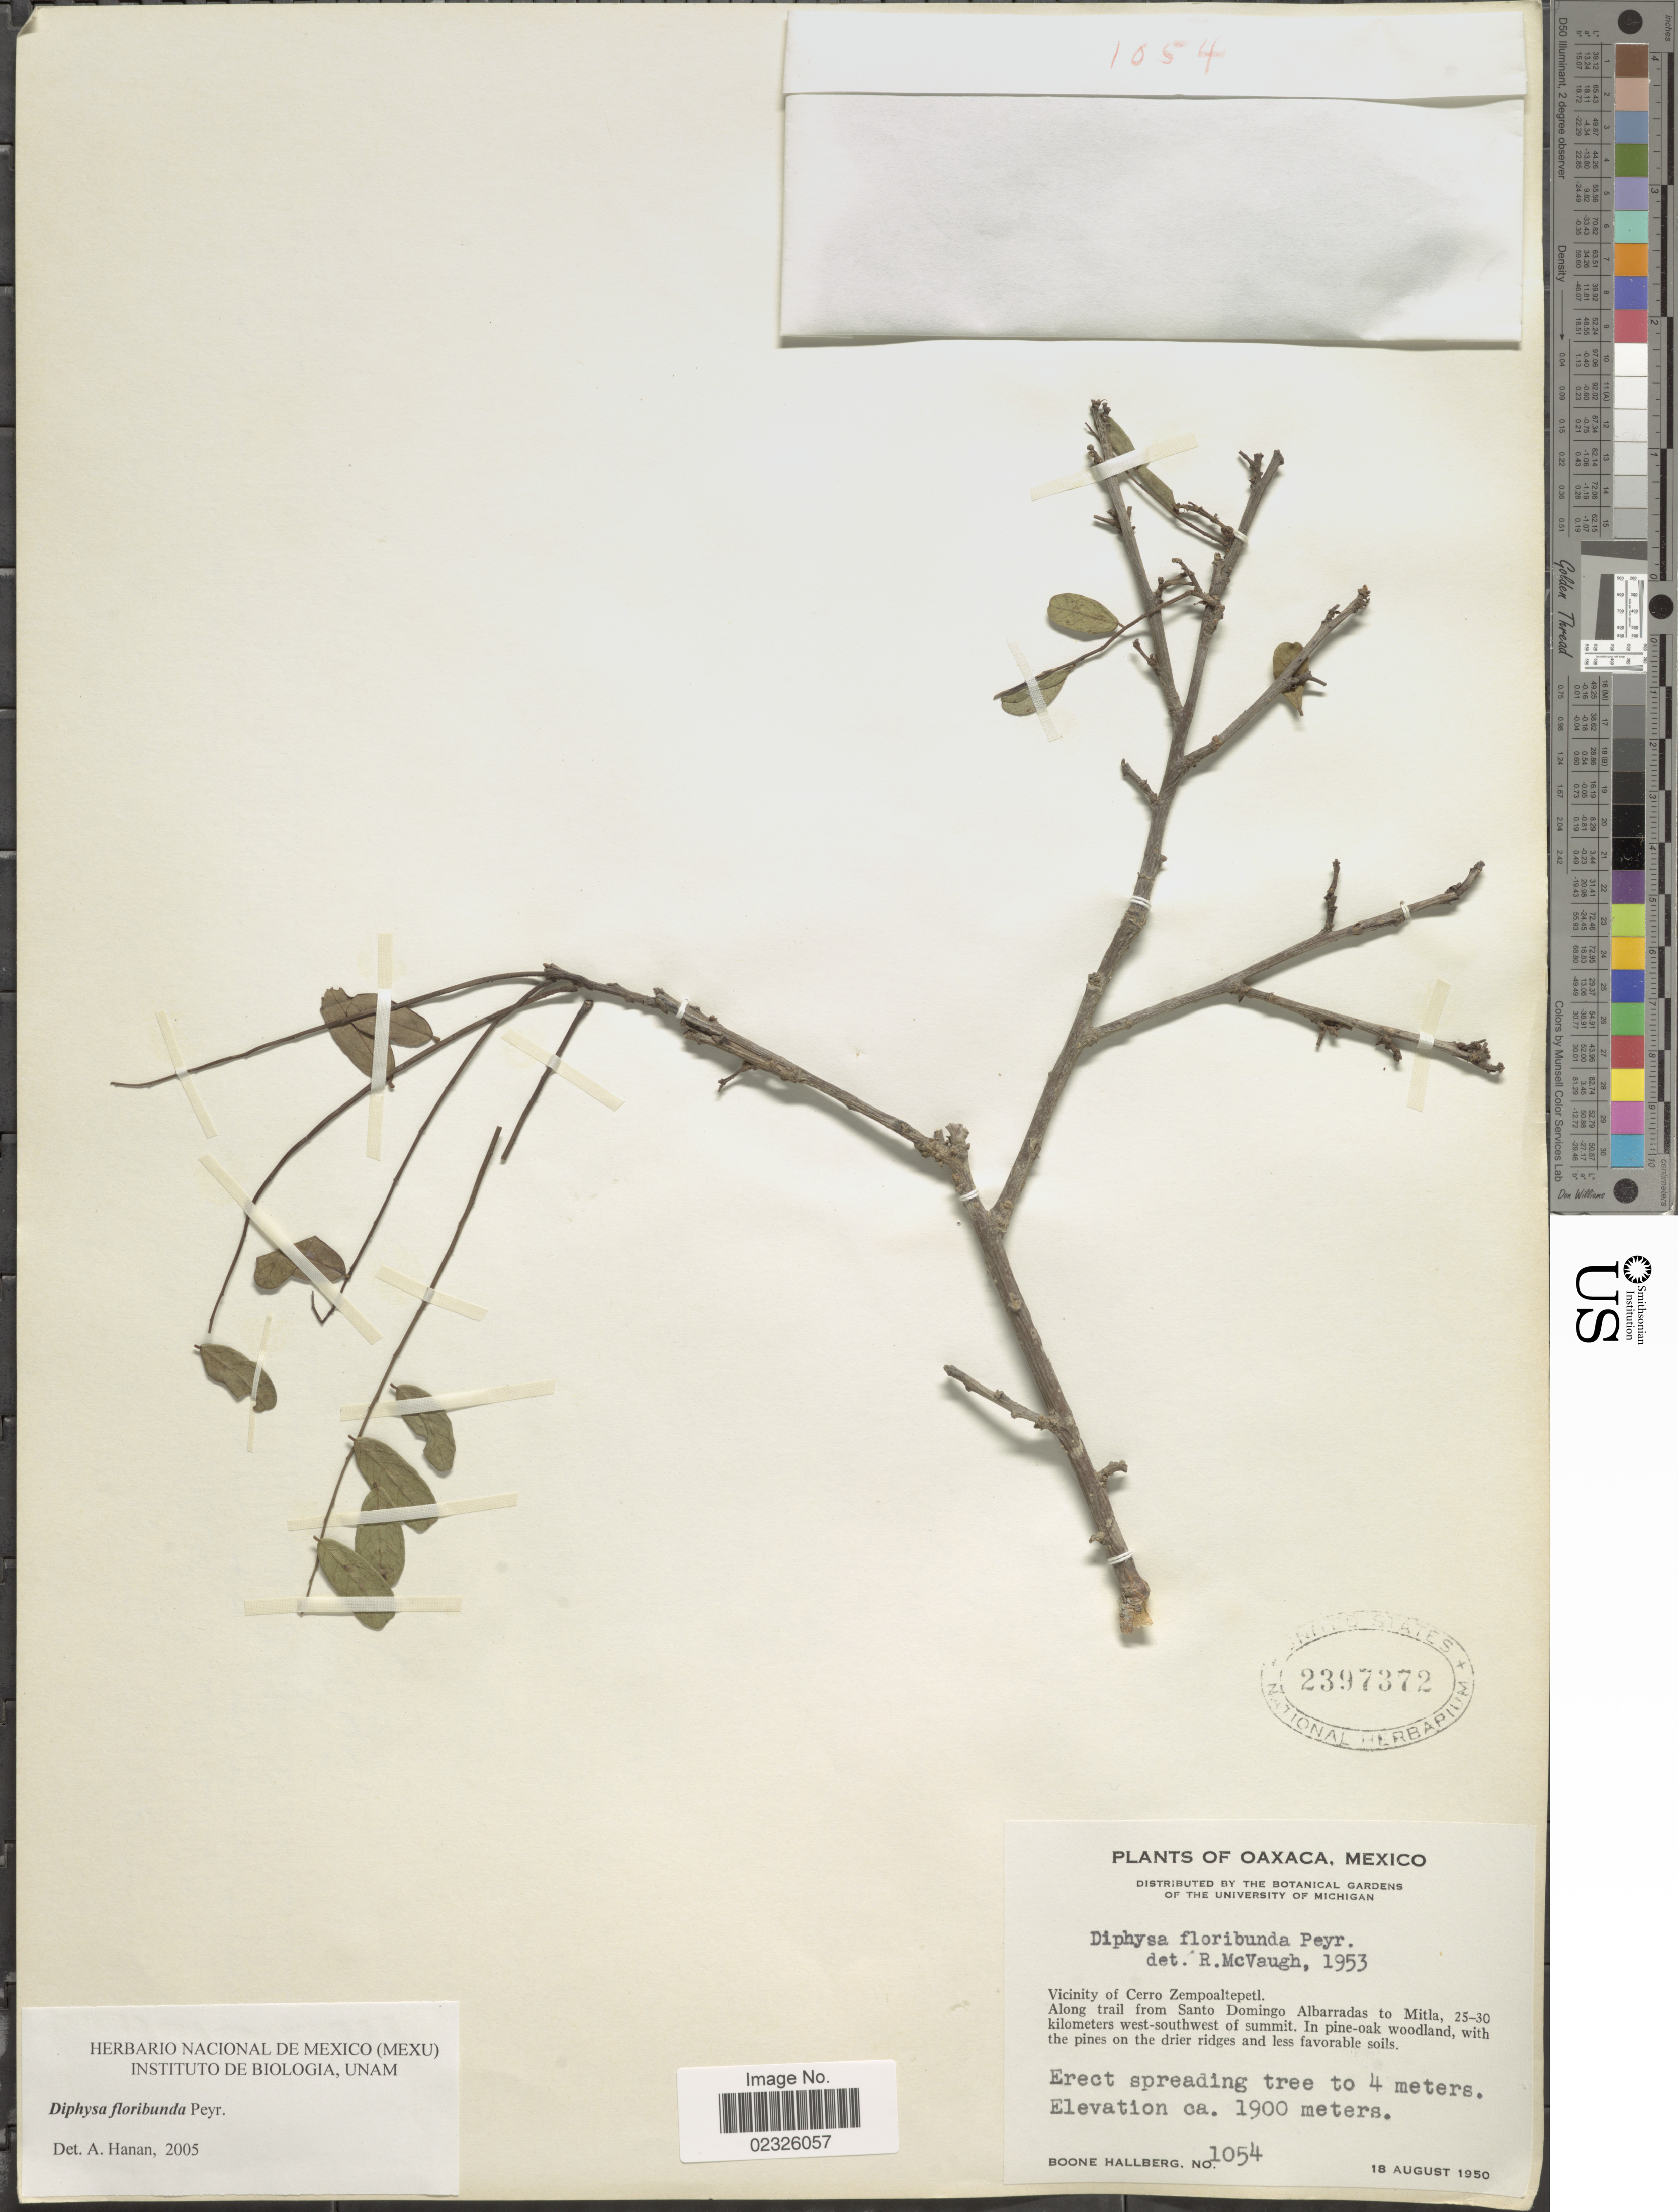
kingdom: Plantae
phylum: Tracheophyta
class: Magnoliopsida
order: Fabales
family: Fabaceae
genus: Diphysa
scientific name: Diphysa floribunda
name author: Peyr.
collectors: B. Hallberg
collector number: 1054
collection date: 1950-08-18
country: Mexico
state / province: Oaxaca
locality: Vicinity of Cerro Zempoaltepetl. Along trail from Santo Domingo Albarradas to Mitla, 25-30 kilometers west-southwest of summit. In pine-oak woodland, with the pines on the drier ridges and less favorable soils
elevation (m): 1900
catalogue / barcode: US 2397372